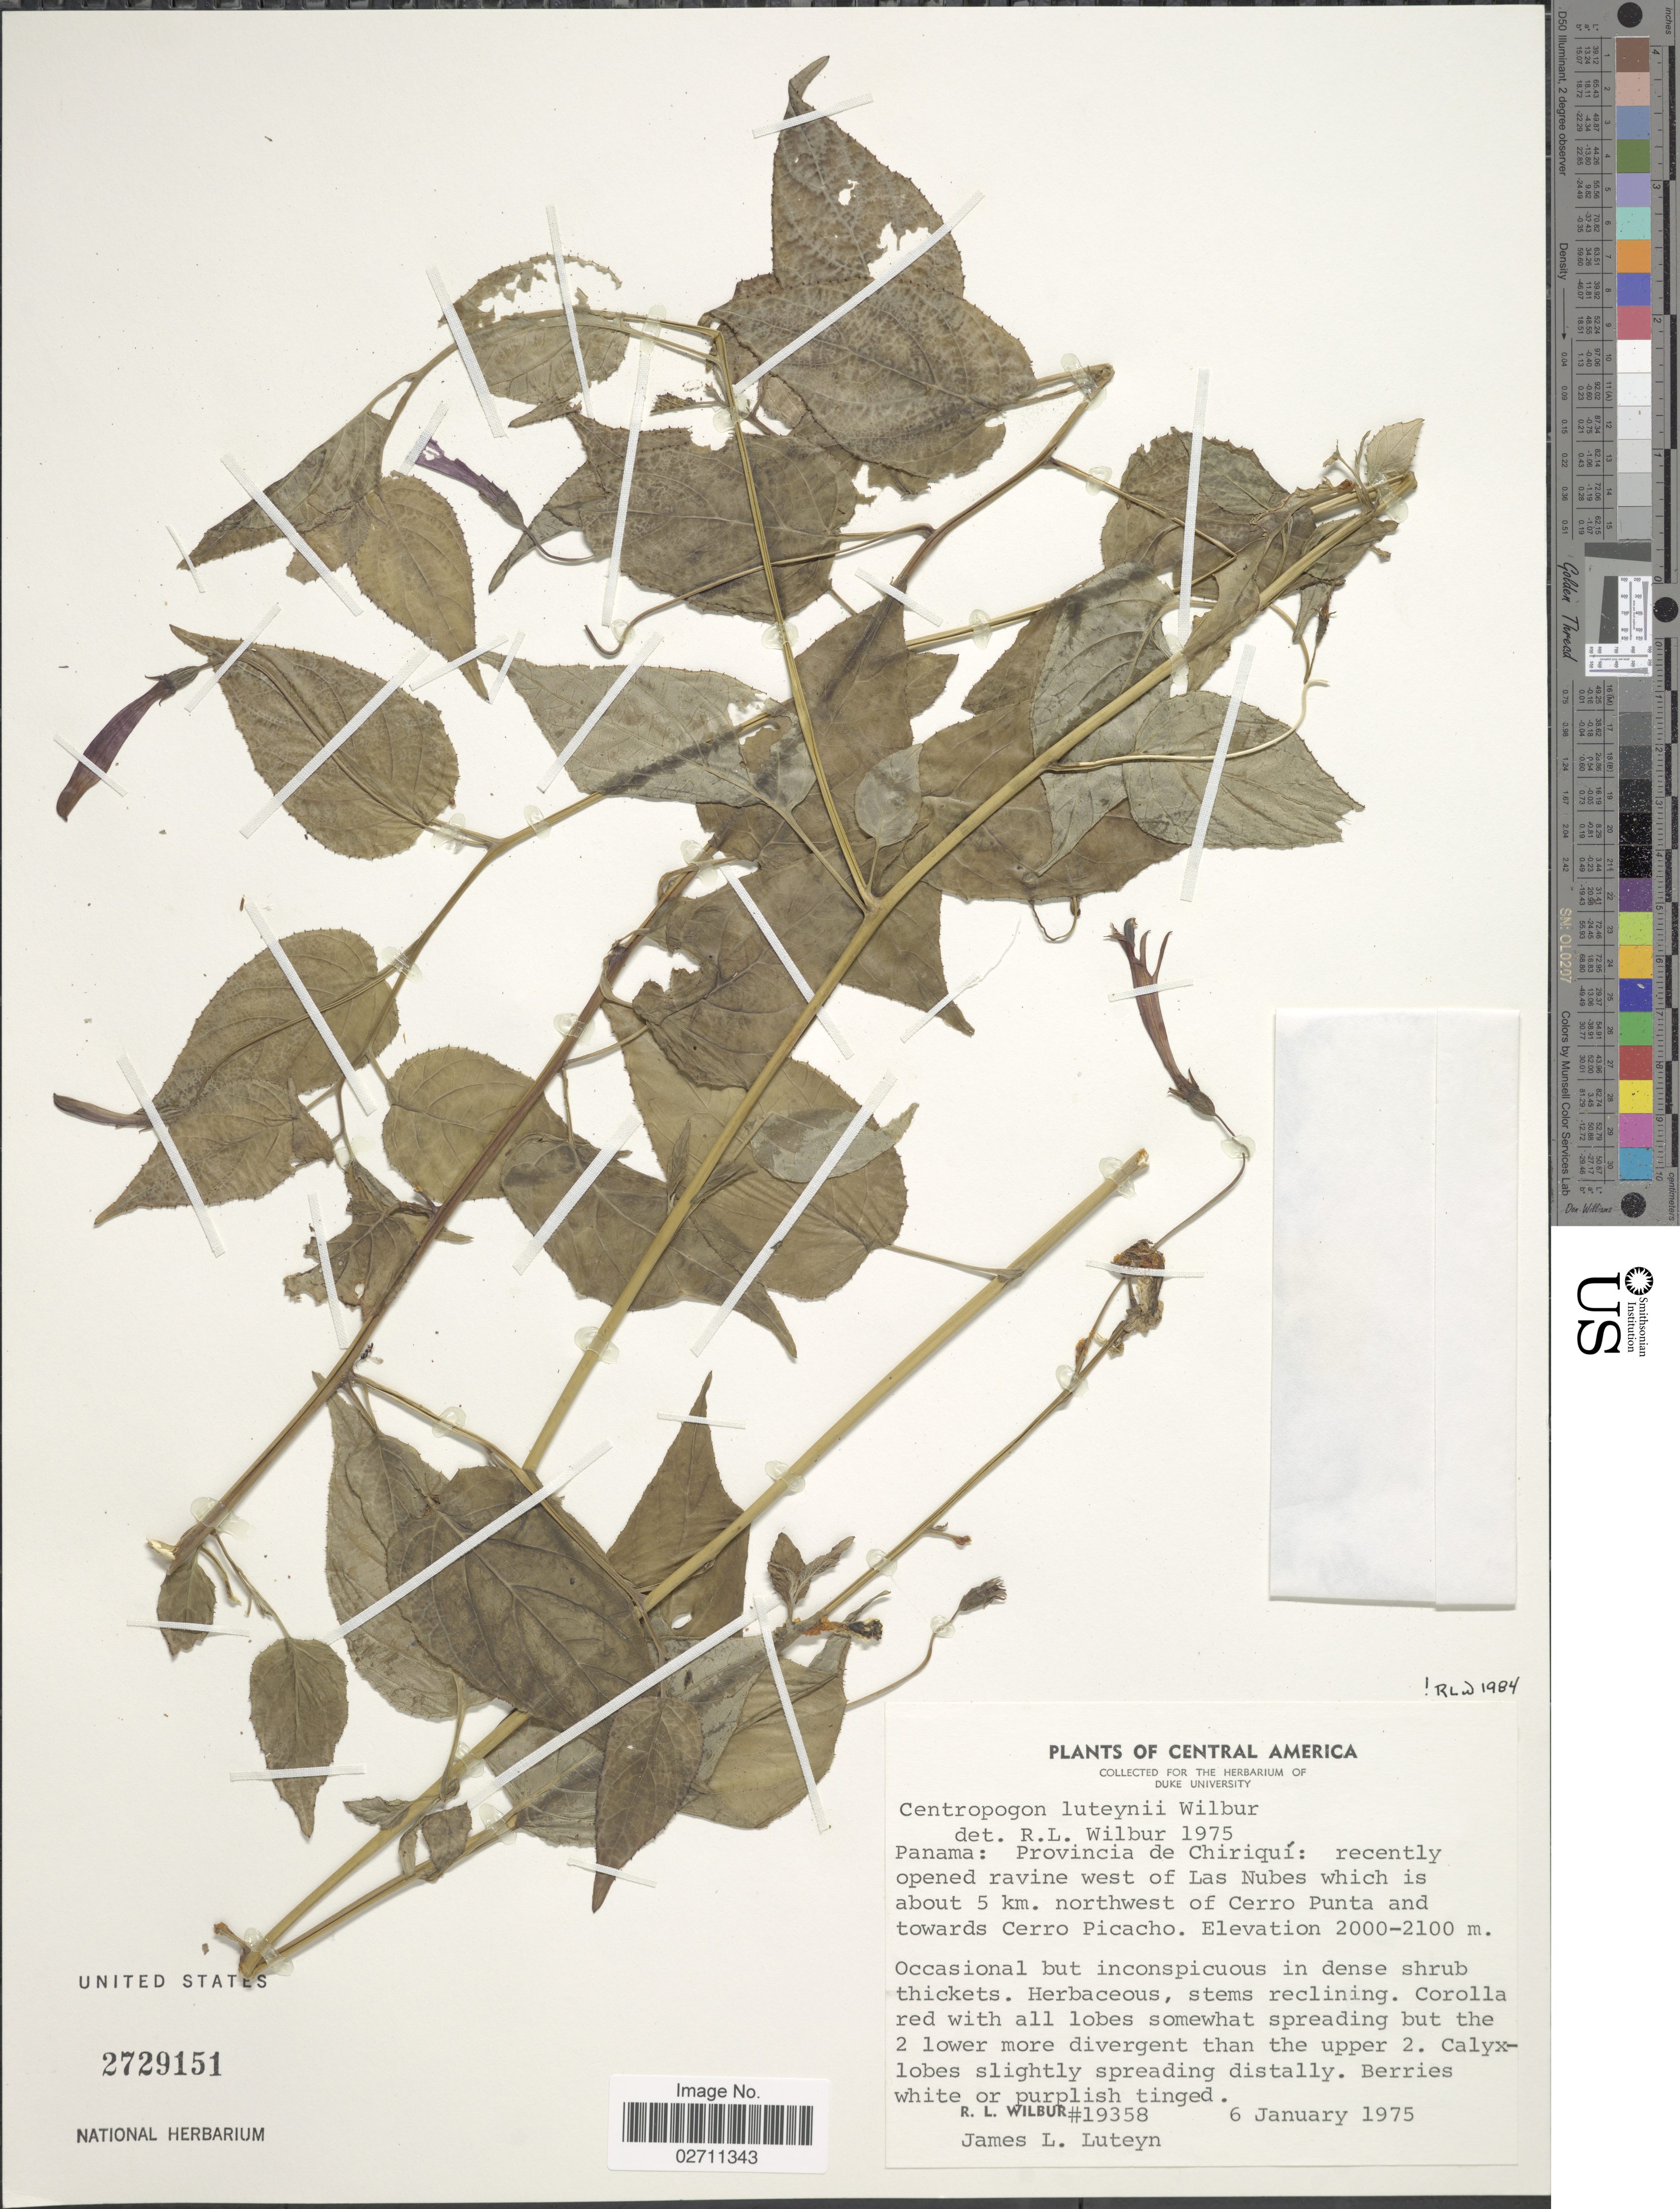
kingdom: Plantae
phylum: Tracheophyta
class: Magnoliopsida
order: Asterales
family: Campanulaceae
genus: Centropogon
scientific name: Centropogon luteynii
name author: Wilbur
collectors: R. L. Wilbur & J. L. Luteyn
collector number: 19358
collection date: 1975-01-06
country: Panama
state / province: Chiriqui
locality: Recently opened ravine west of Las Nubes which is about 5 km. northwest of Cerro Punta and towards Cerro Picacho.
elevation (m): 2000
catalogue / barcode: US 2729151